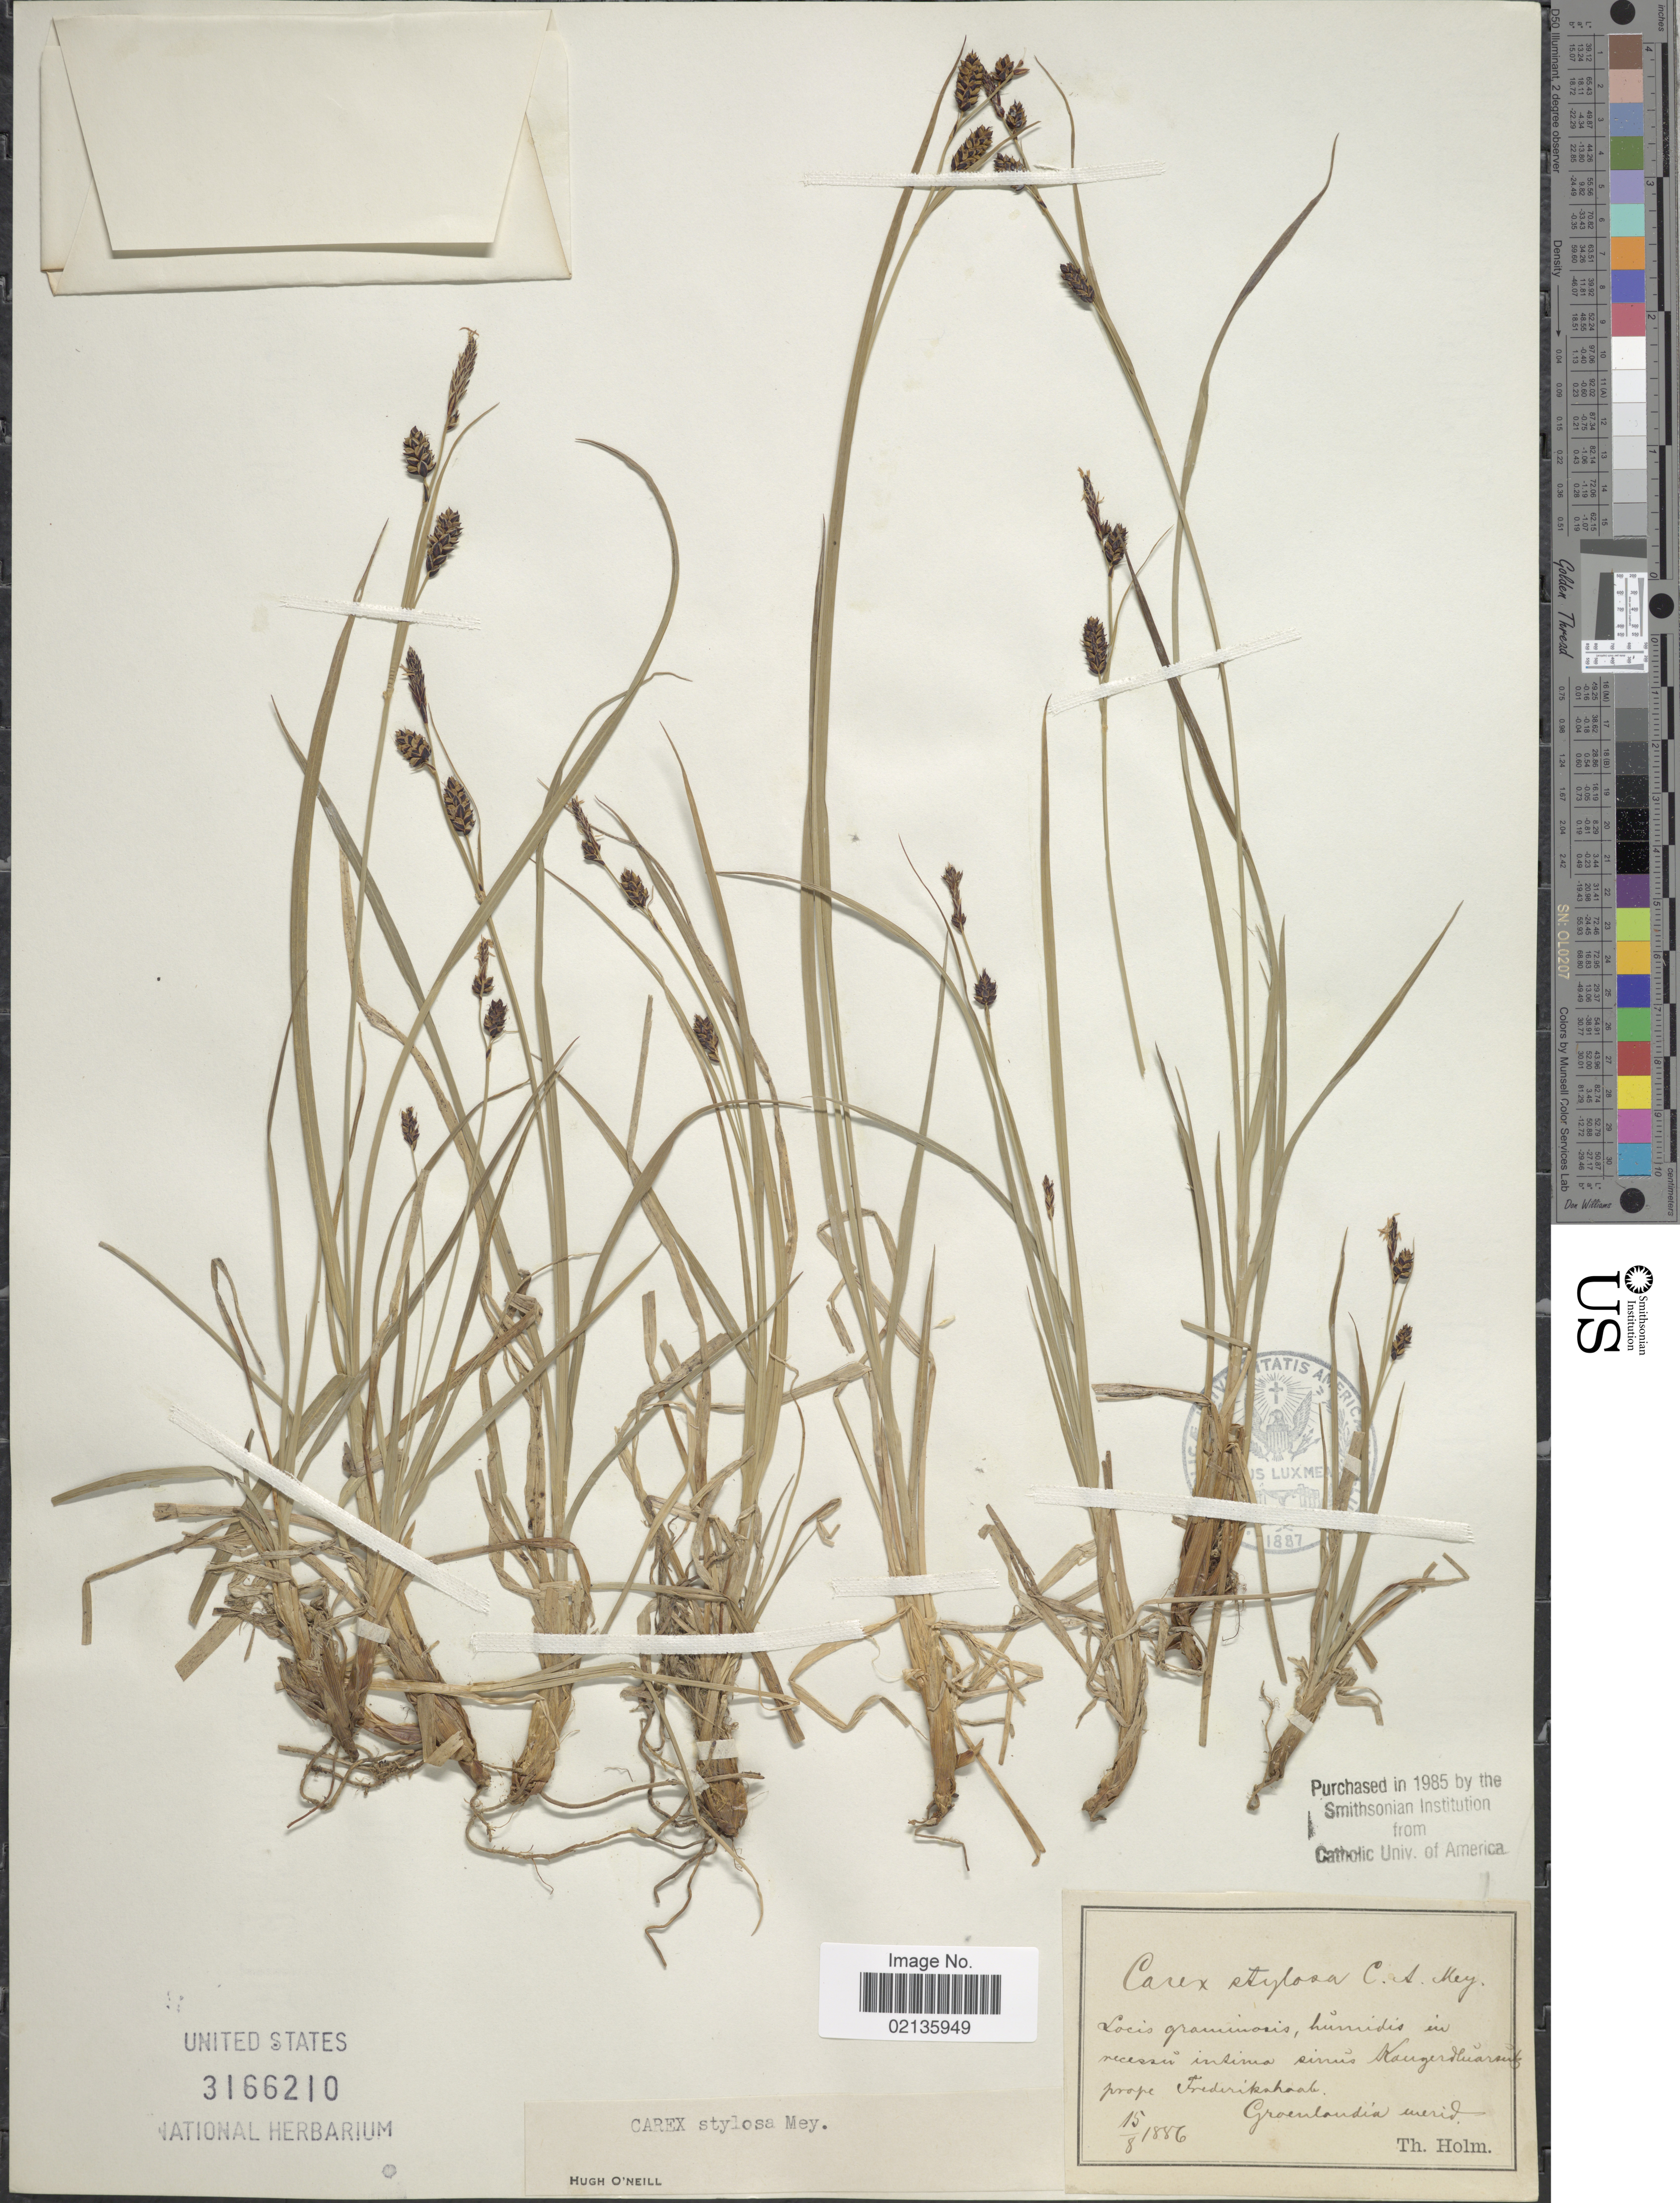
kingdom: Plantae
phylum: Tracheophyta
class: Liliopsida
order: Poales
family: Cyperaceae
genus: Carex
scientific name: Carex stylosa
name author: C.A. Mey.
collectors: T. Holm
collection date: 1886-08-15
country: Greenland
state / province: Sermersooq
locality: Necessu insima sinus Kangerdluarsuk prope Frederikshaab, Groenlandia Merid.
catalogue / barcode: US 3166210